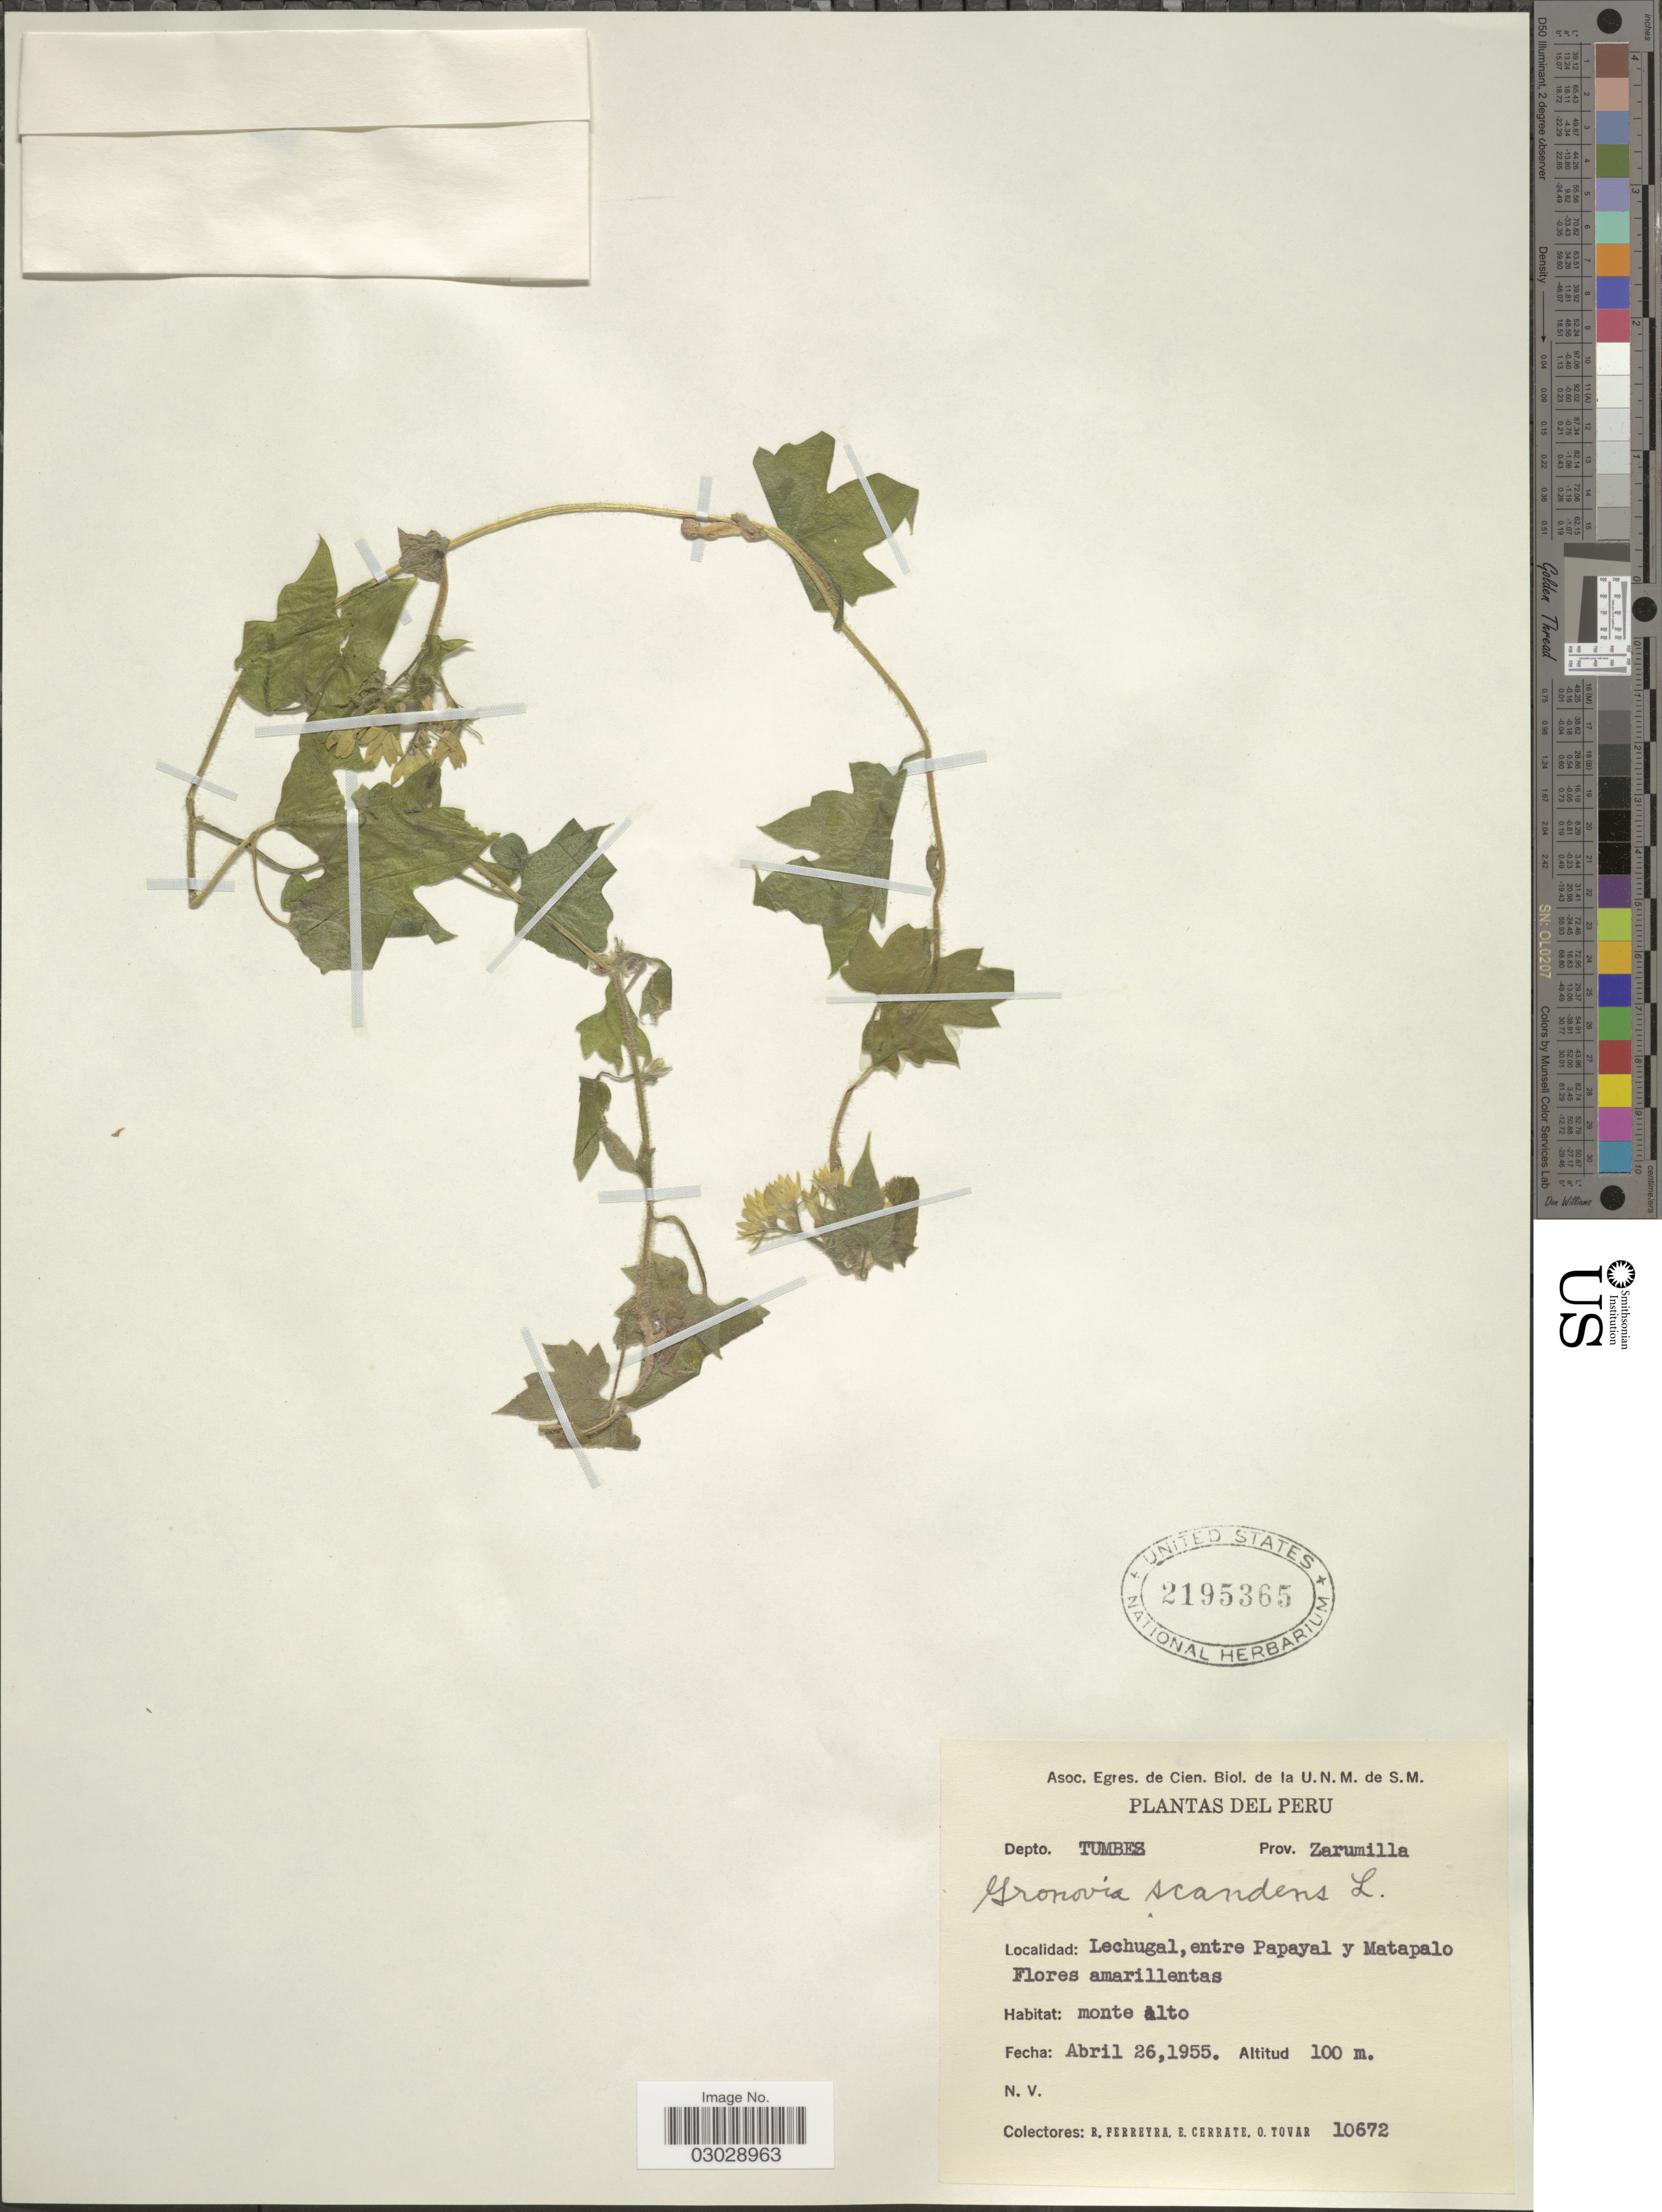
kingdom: Plantae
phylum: Tracheophyta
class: Magnoliopsida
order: Cornales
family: Loasaceae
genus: Gronovia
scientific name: Gronovia scandens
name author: L.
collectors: R. A. Ferreyra, E. Cerrate & Ó. Tovar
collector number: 10672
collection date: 1955-04-26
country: Peru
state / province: Tumbes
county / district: Zarumilla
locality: Depto. Tumbes. Prov. Zarumilla. Lechugal, entre Papayal y Matapalo.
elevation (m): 100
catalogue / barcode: US 2195365